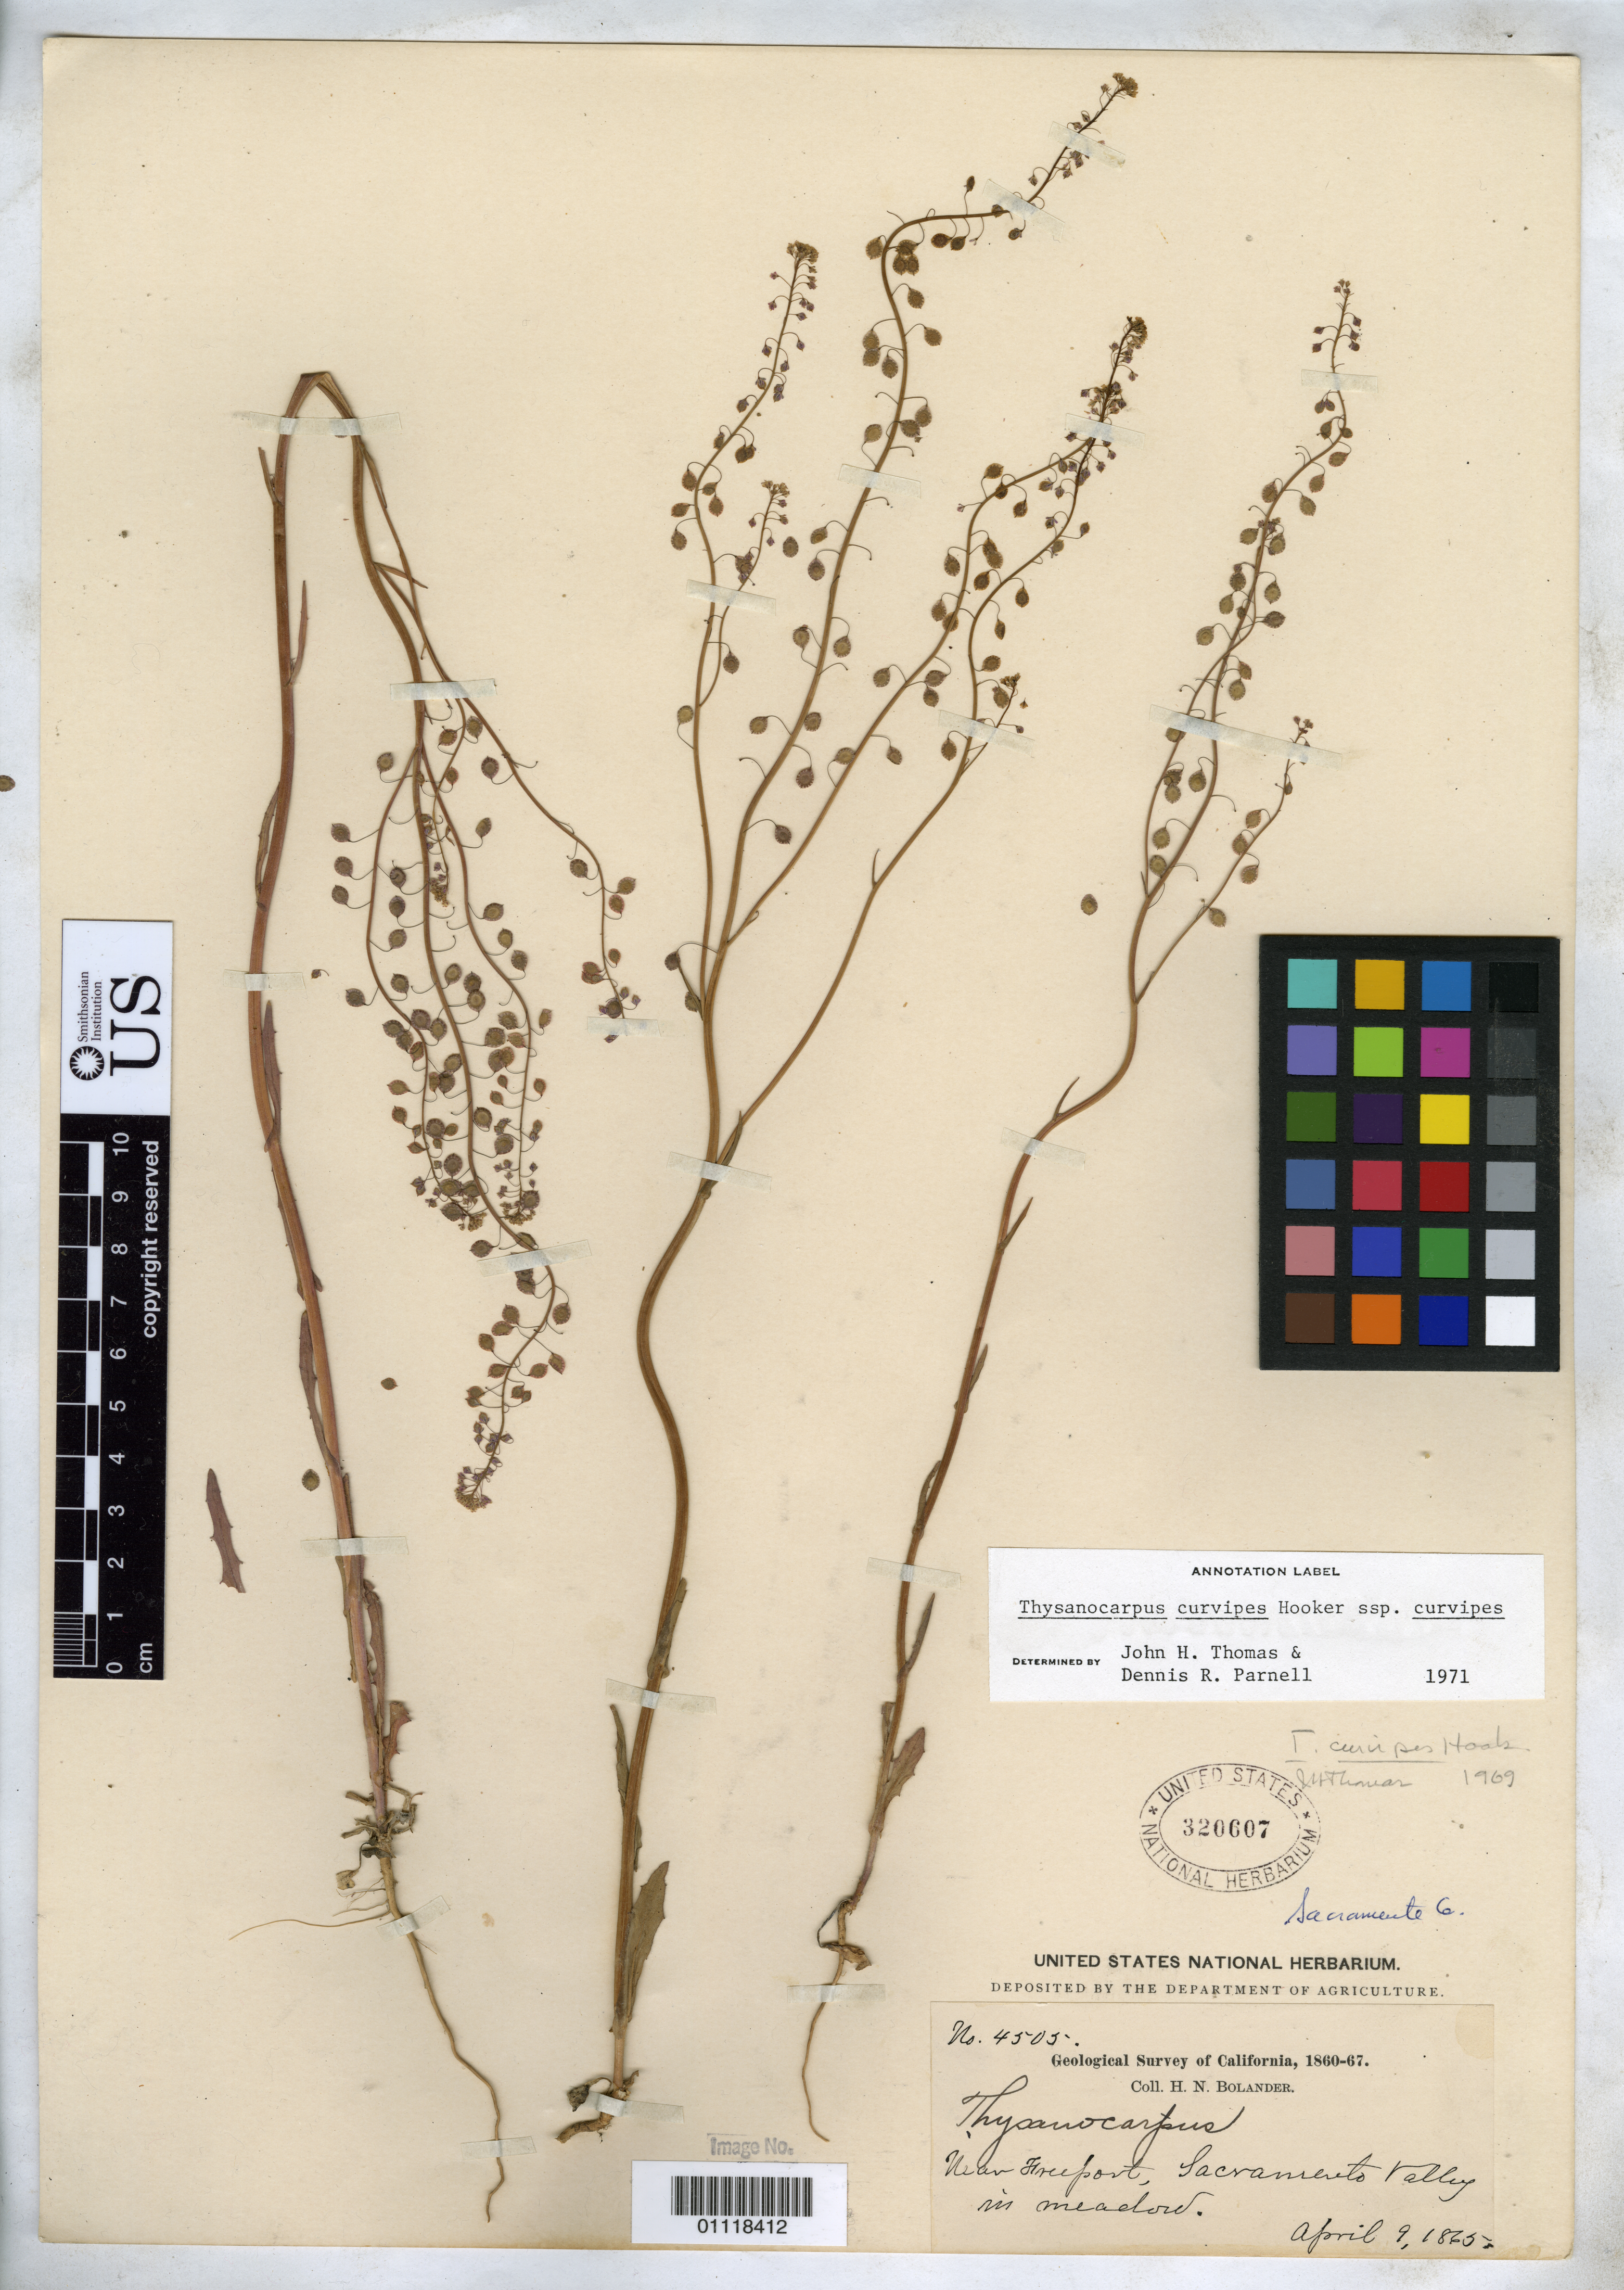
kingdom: Plantae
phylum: Tracheophyta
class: Magnoliopsida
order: Brassicales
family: Brassicaceae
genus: Thysanocarpus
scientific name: Thysanocarpus curvipes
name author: Hook.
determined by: Thomas, J. H.; Parnell, D. R.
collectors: H. Bolander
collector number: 4505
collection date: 1865-04-09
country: United States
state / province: California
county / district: Sacramento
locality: Near Freeport, Sacramento Valley in meadow.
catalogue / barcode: US 320607